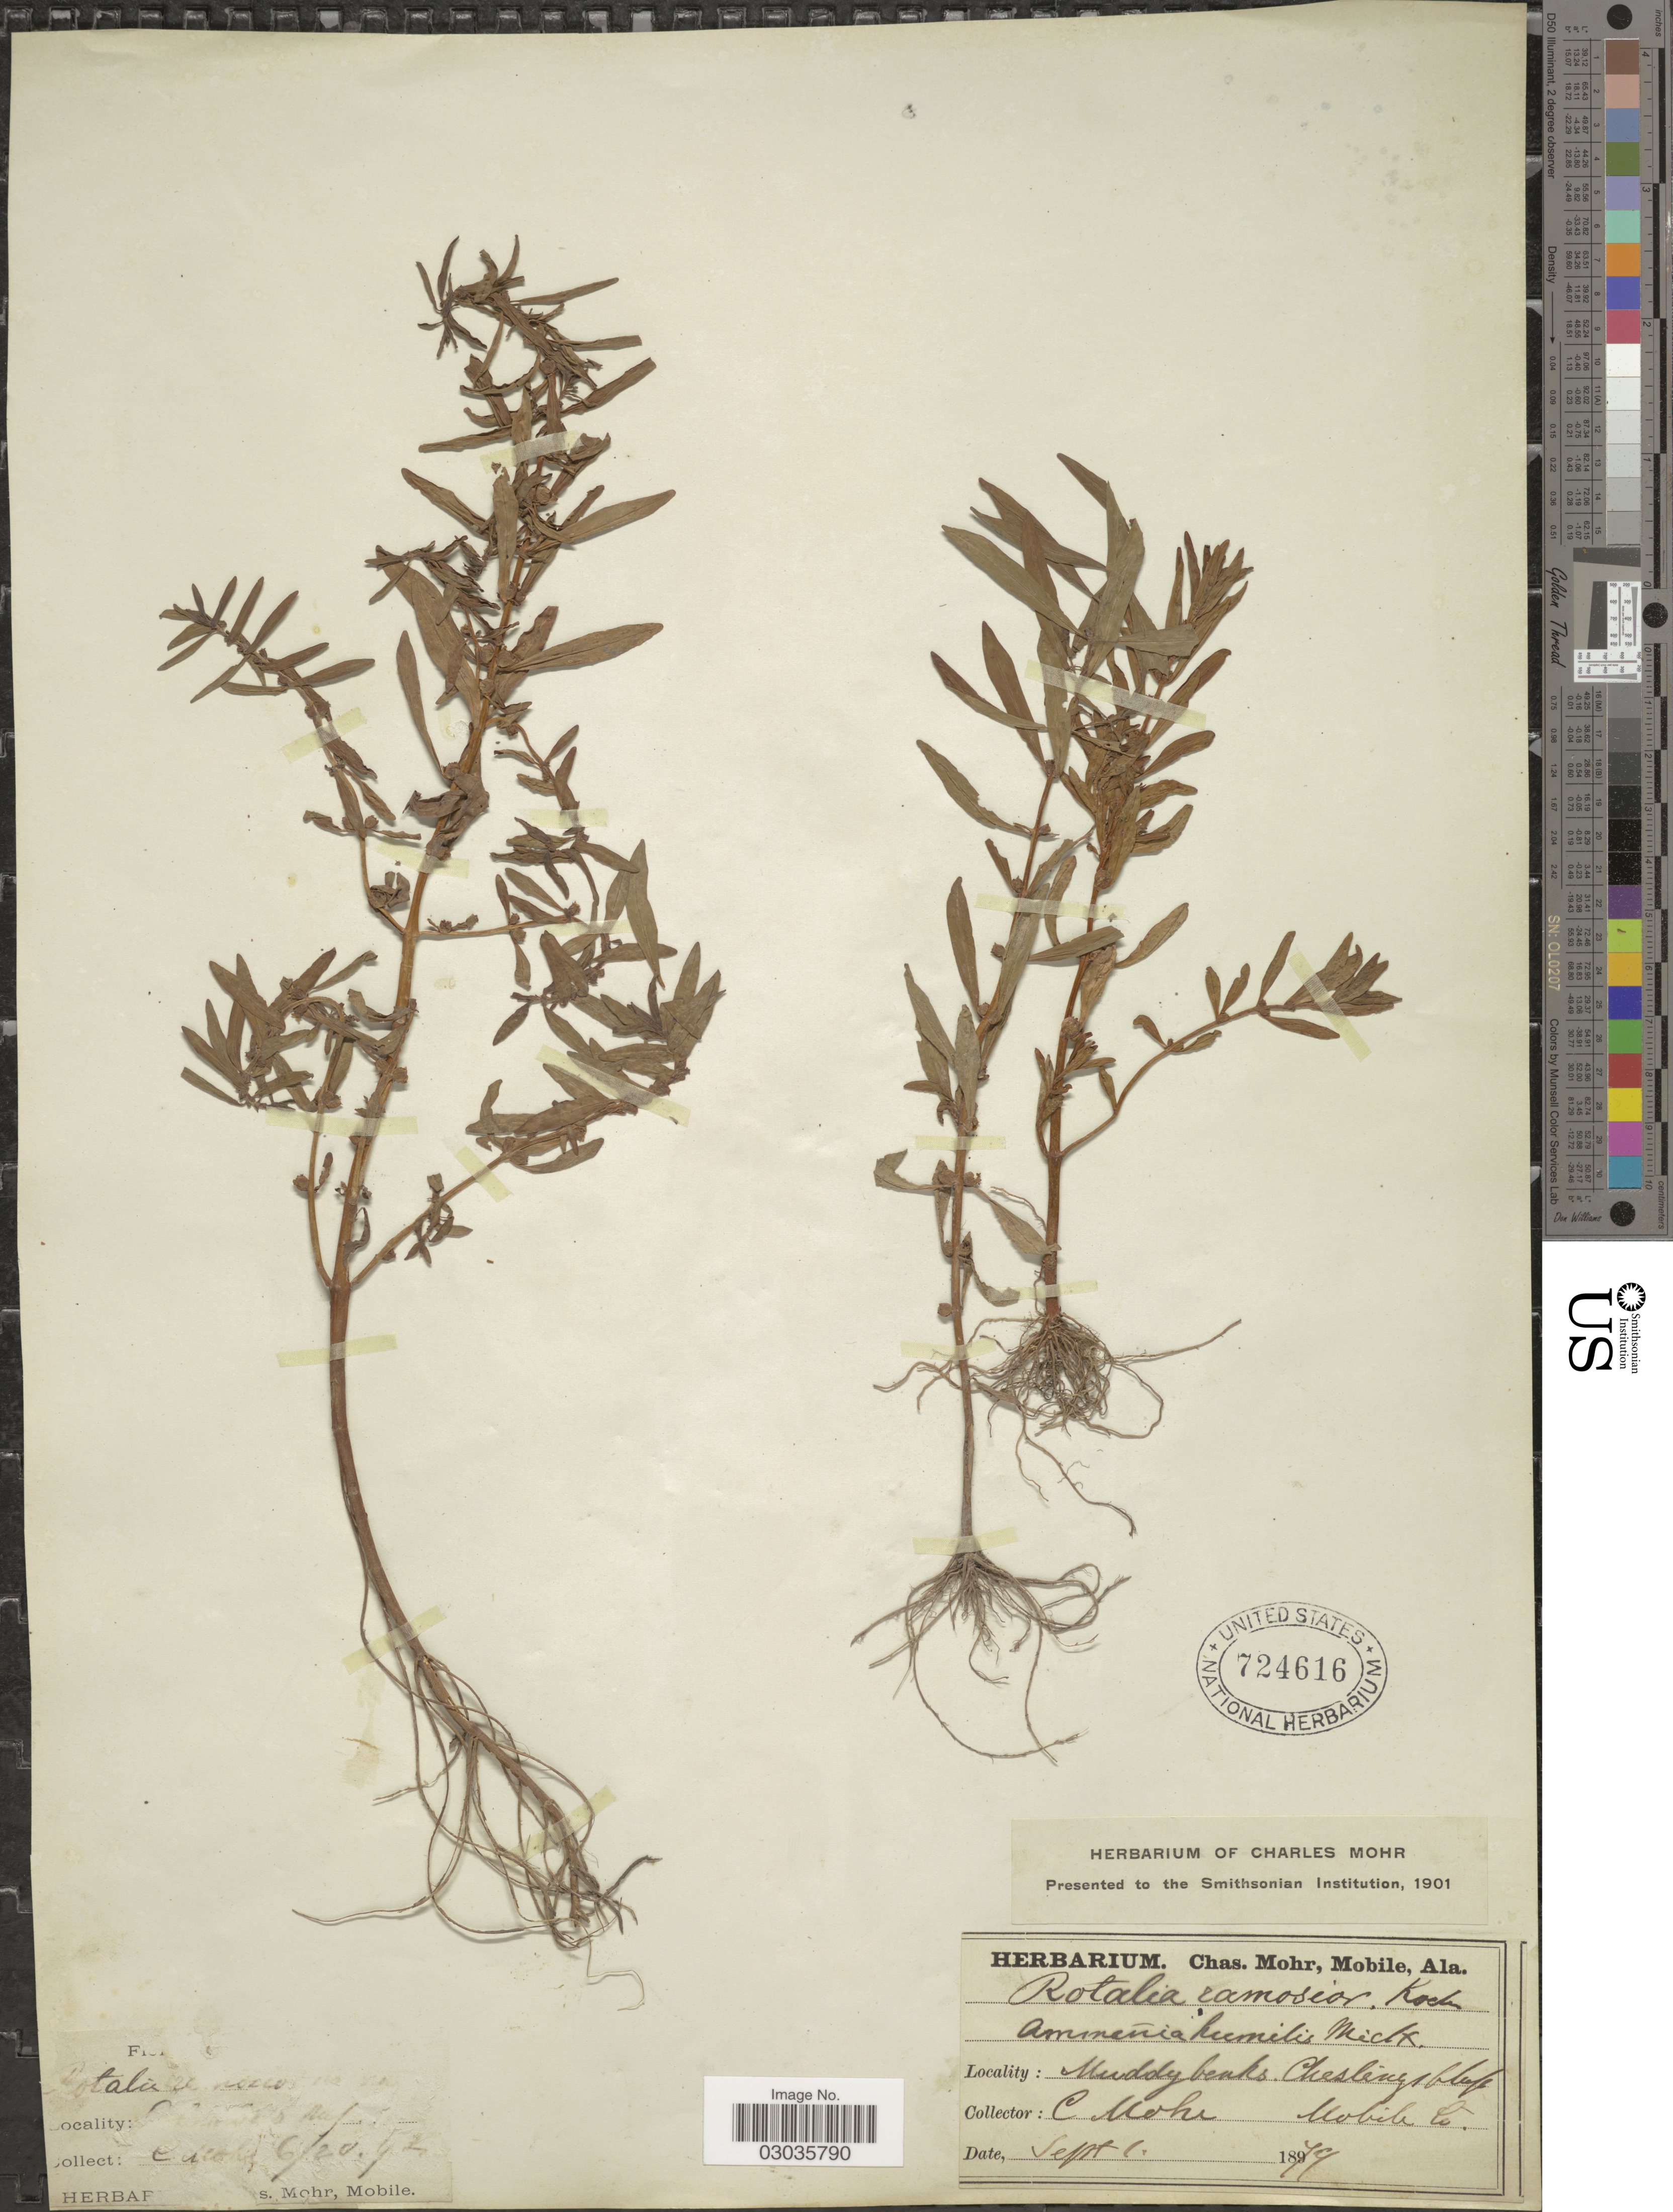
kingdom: Plantae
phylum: Tracheophyta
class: Magnoliopsida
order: Myrtales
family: Lythraceae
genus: Rotala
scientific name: Rotala ramosior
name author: (L.) Koehne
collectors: Mohr, C. T. (herbarium)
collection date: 1879-09-01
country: United States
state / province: Alabama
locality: Chesling bluff. Mobile Co.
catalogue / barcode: US 724616